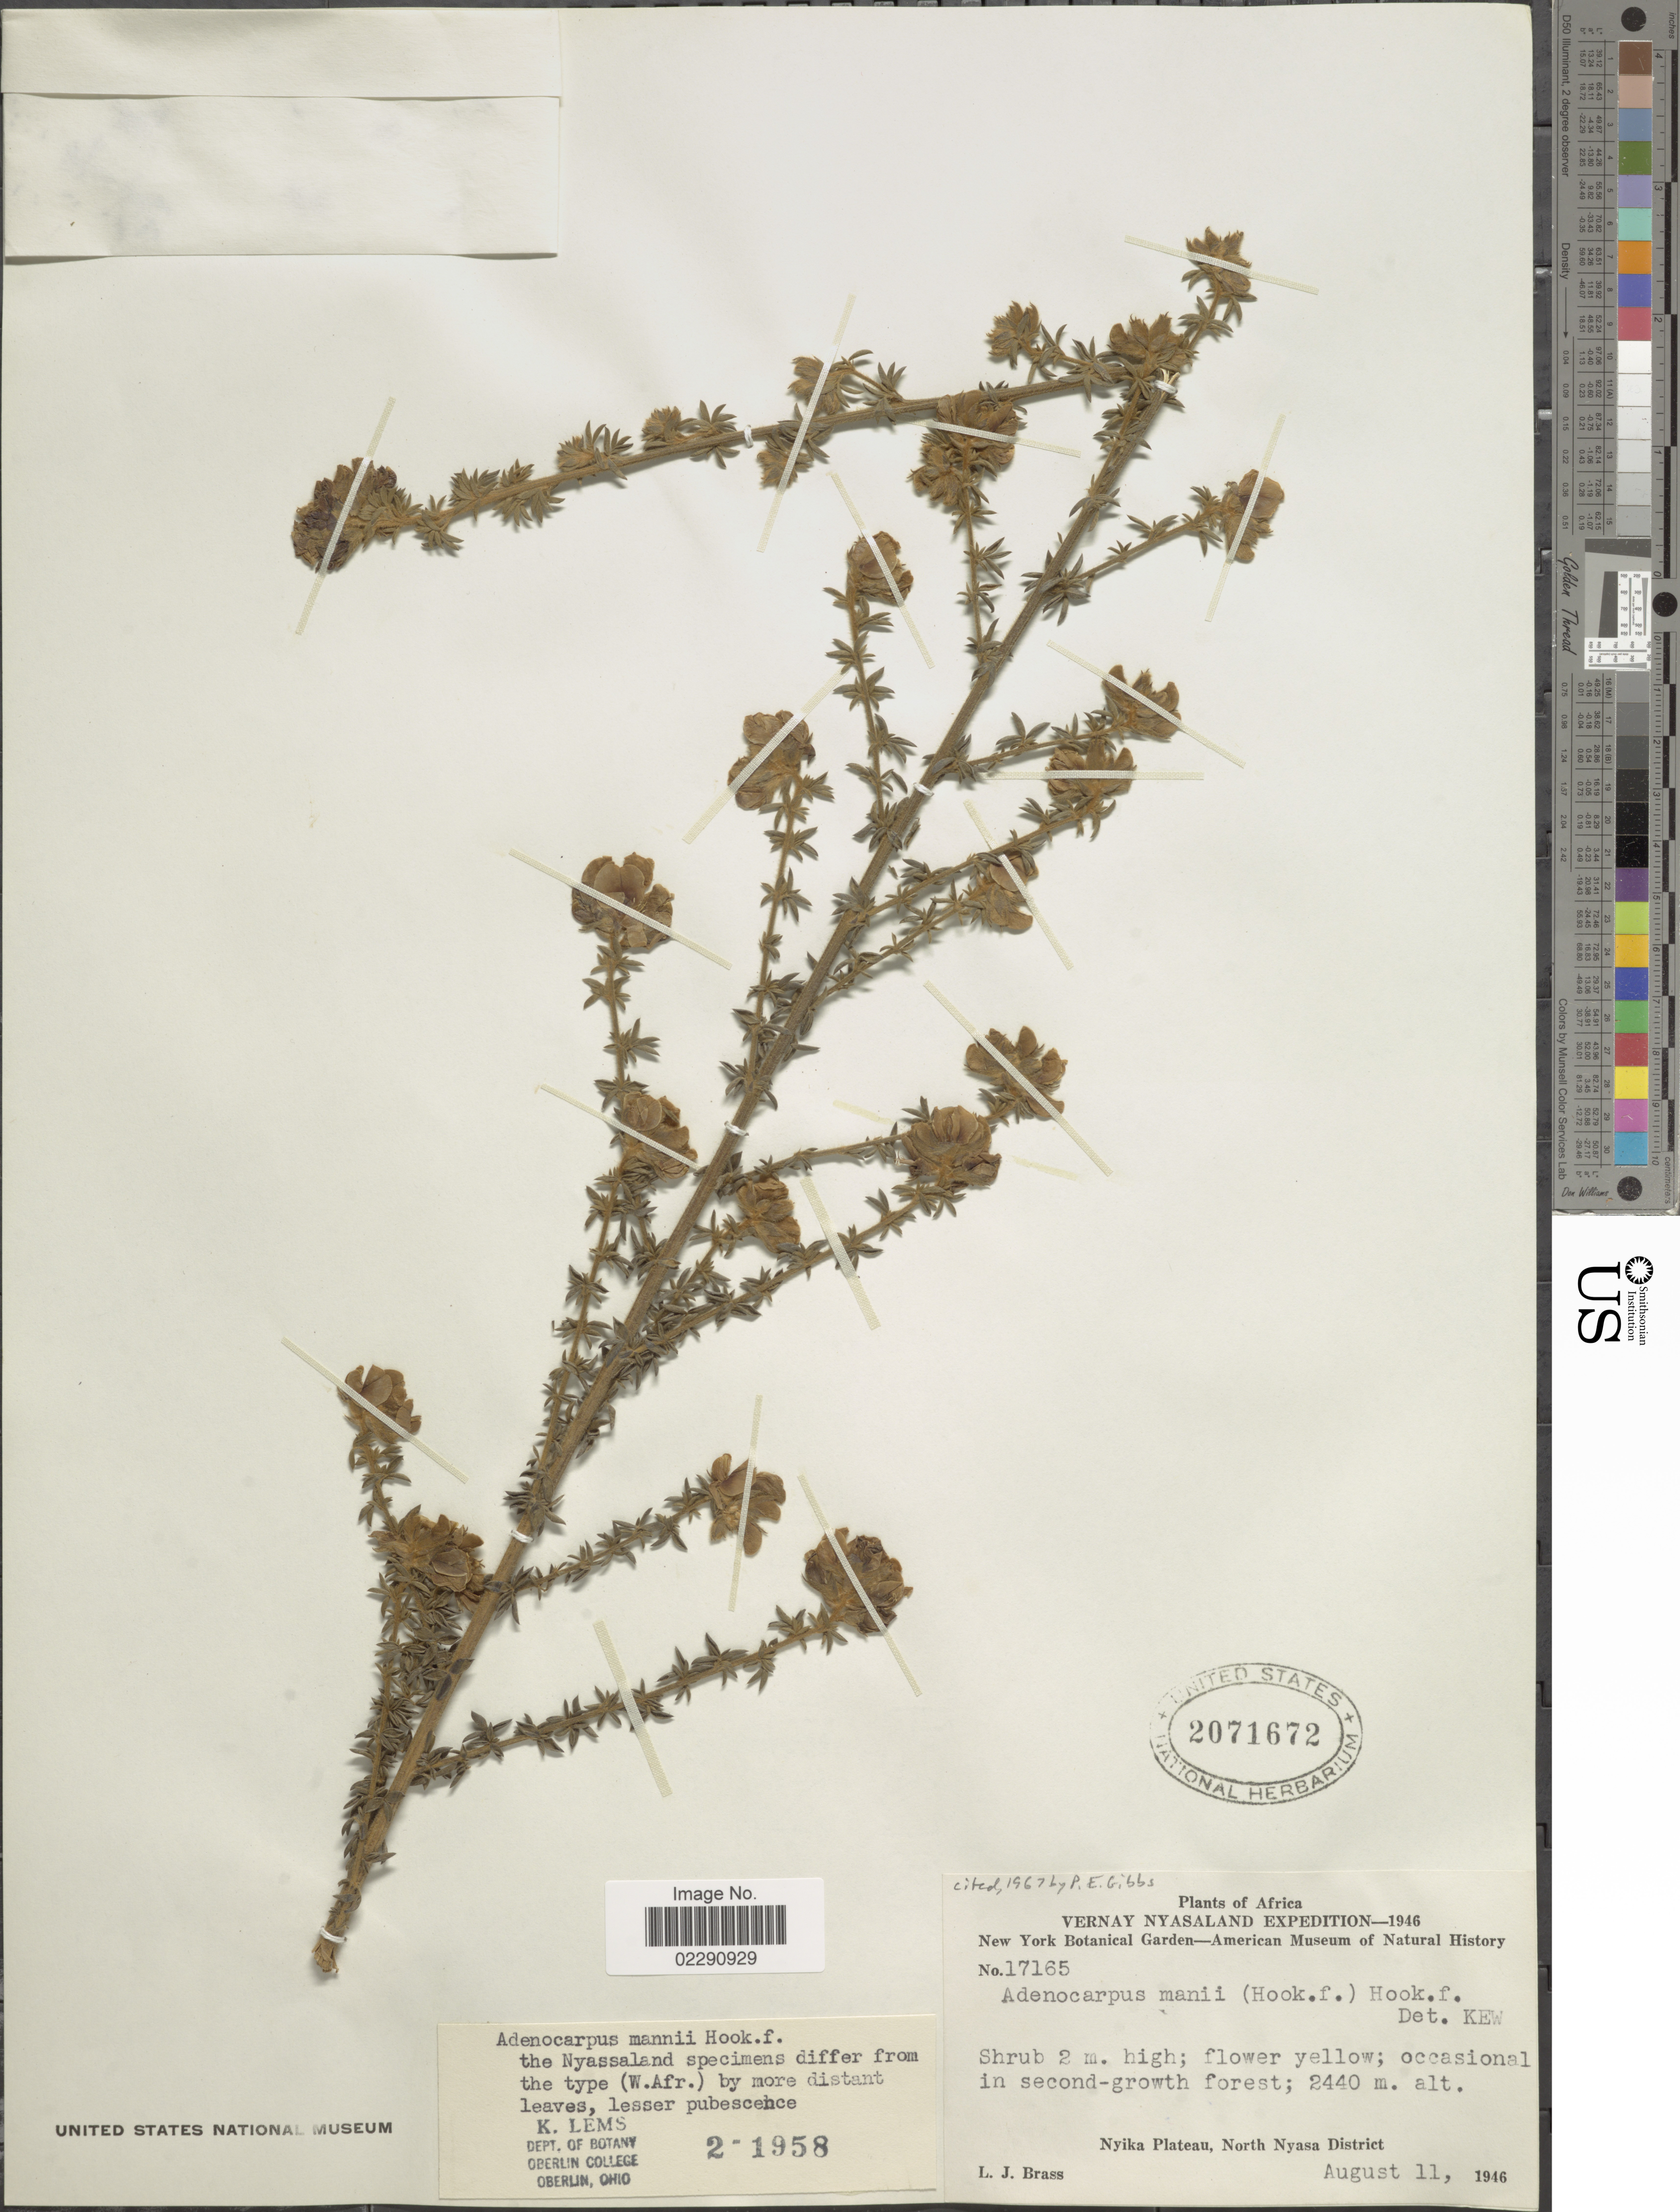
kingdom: Plantae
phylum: Tracheophyta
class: Magnoliopsida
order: Fabales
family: Fabaceae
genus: Adenocarpus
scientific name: Adenocarpus mannii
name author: (Hook. f.) Hook. f.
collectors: L. J. Brass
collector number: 17165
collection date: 1946-08-11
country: Malawi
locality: Vernay Nyasaland, Nyika Plateau, North Nyasa District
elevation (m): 2440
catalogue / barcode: US 2071672